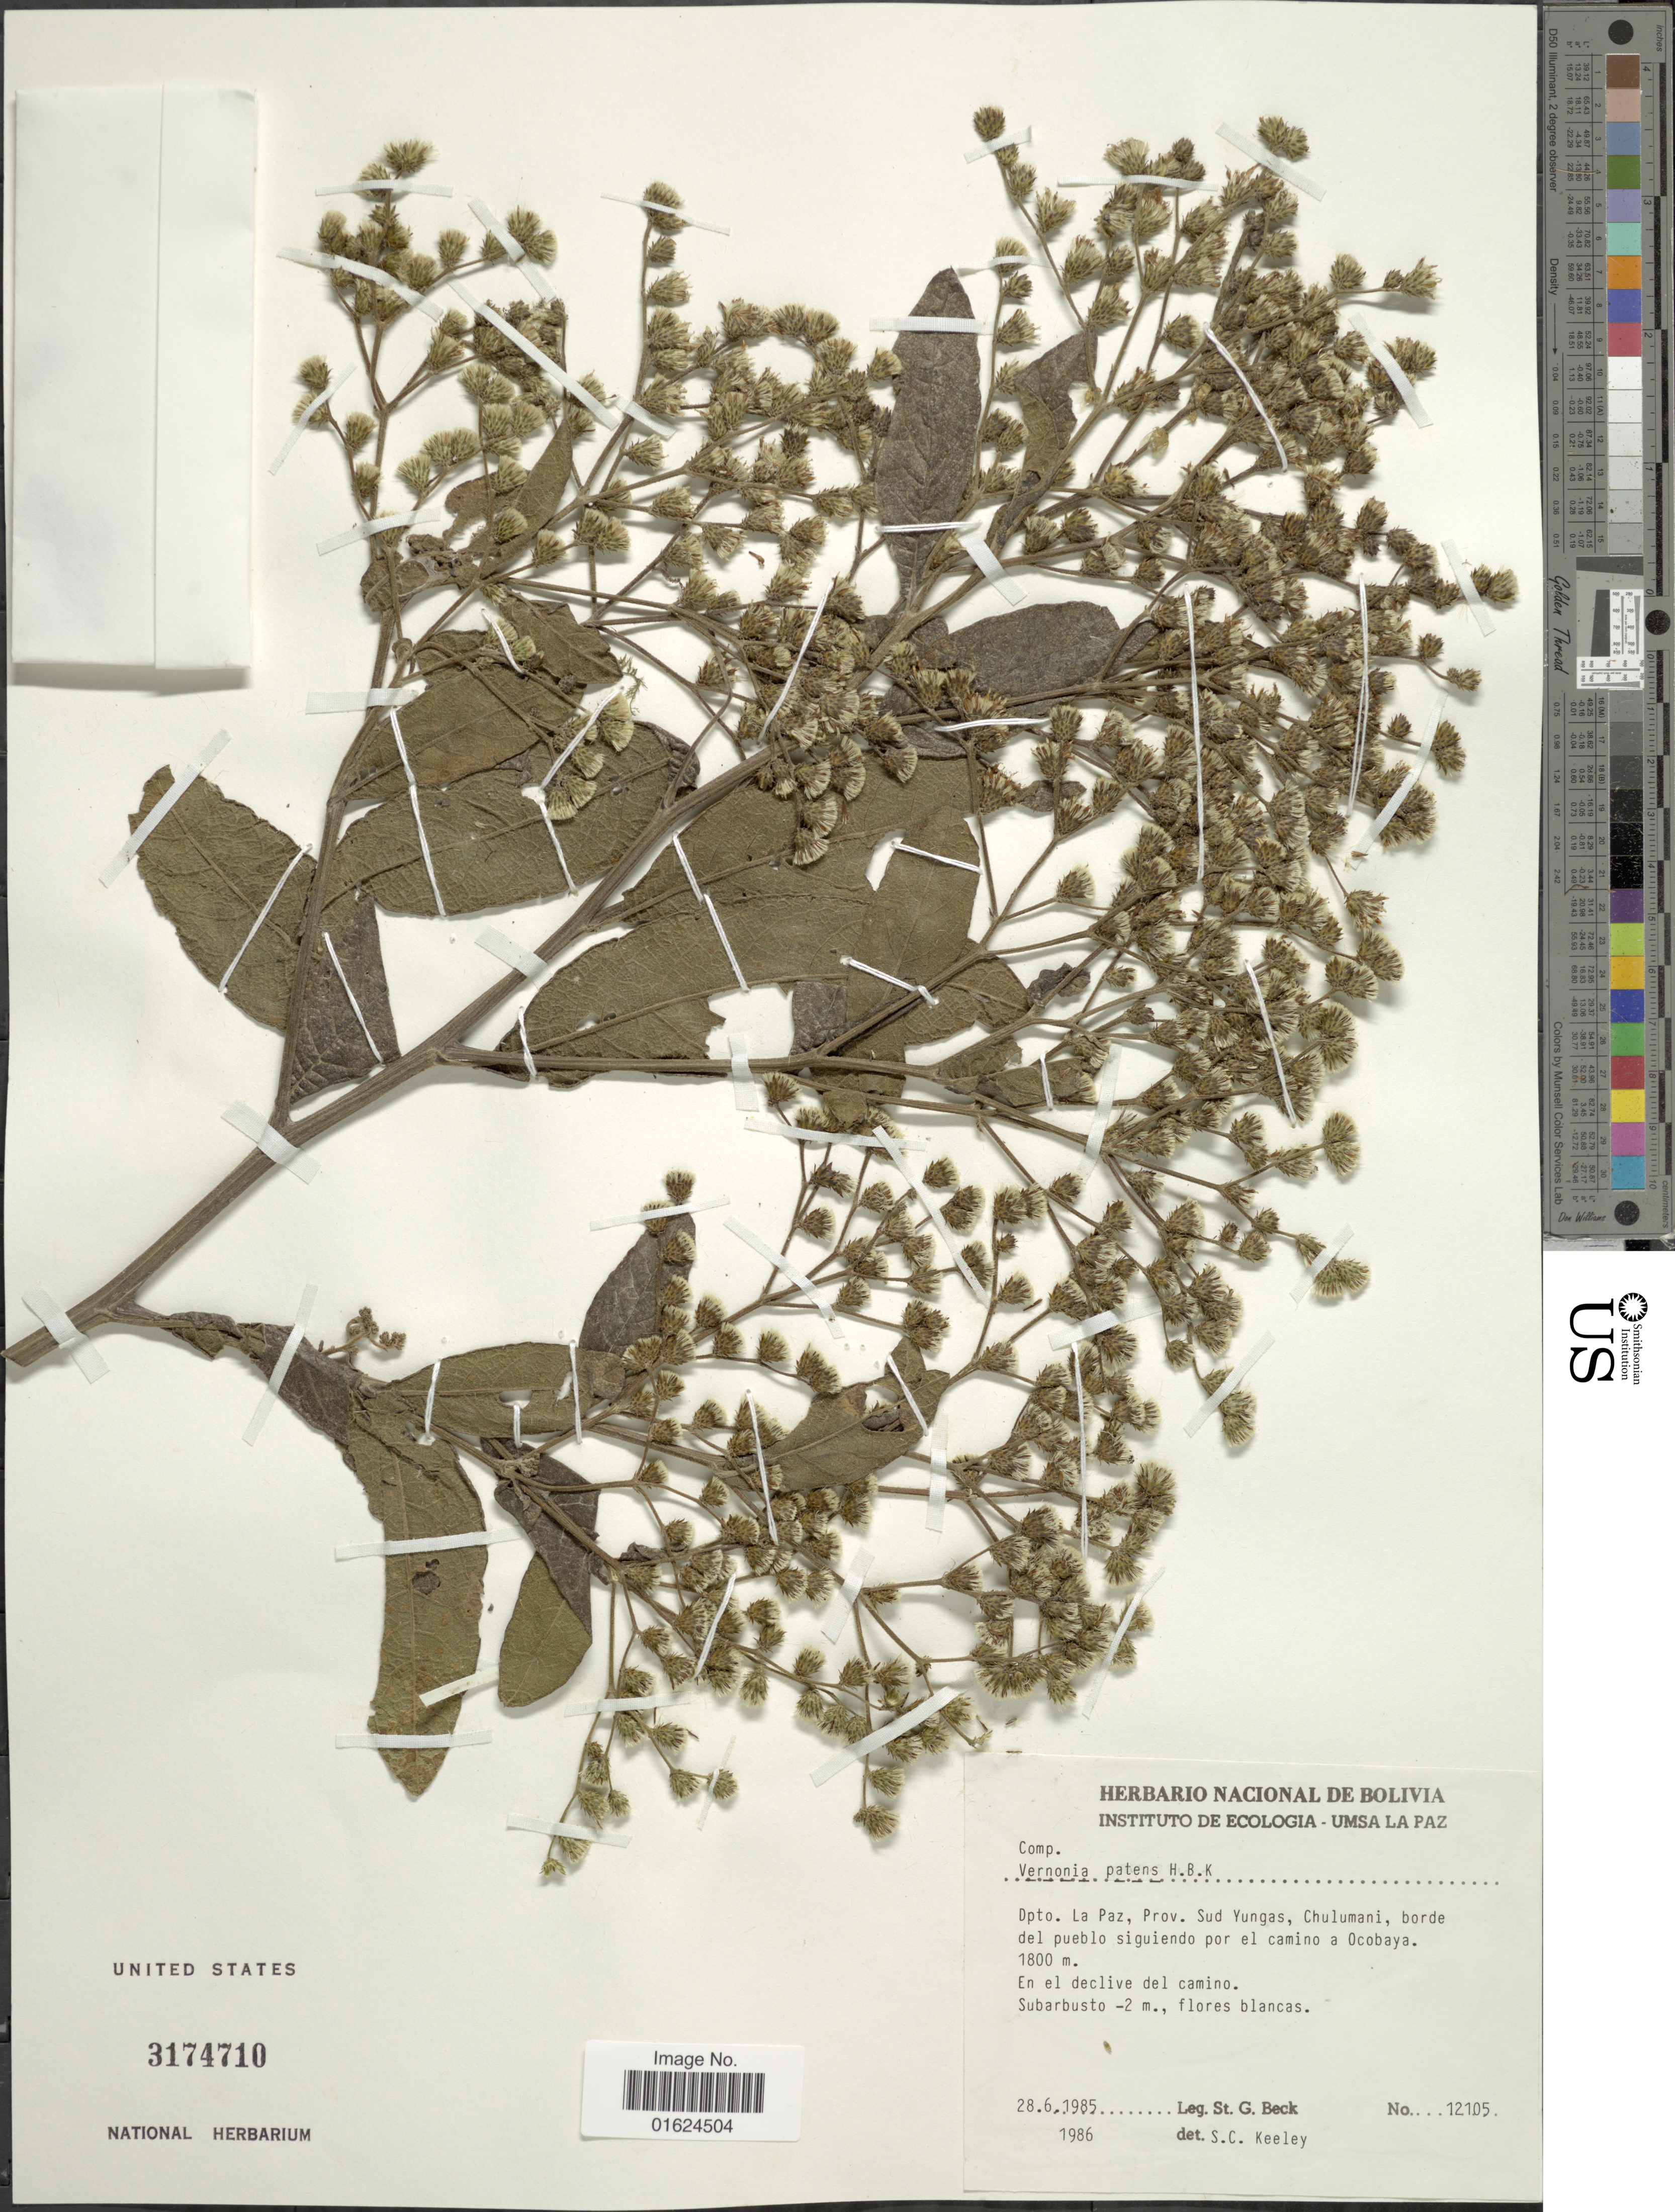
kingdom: Plantae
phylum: Tracheophyta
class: Magnoliopsida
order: Asterales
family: Asteraceae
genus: Vernonanthura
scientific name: Vernonanthura patens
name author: (Kunth) H. Rob.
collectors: S. G. Beck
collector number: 12105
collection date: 1985-06-28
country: Bolivia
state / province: La Paz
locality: Dpto La Paz, Prov. Sud-Yungas, Chulumani, borde del pueblo siguiendo por el camino a Ocobaya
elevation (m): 1800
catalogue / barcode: US 3174710